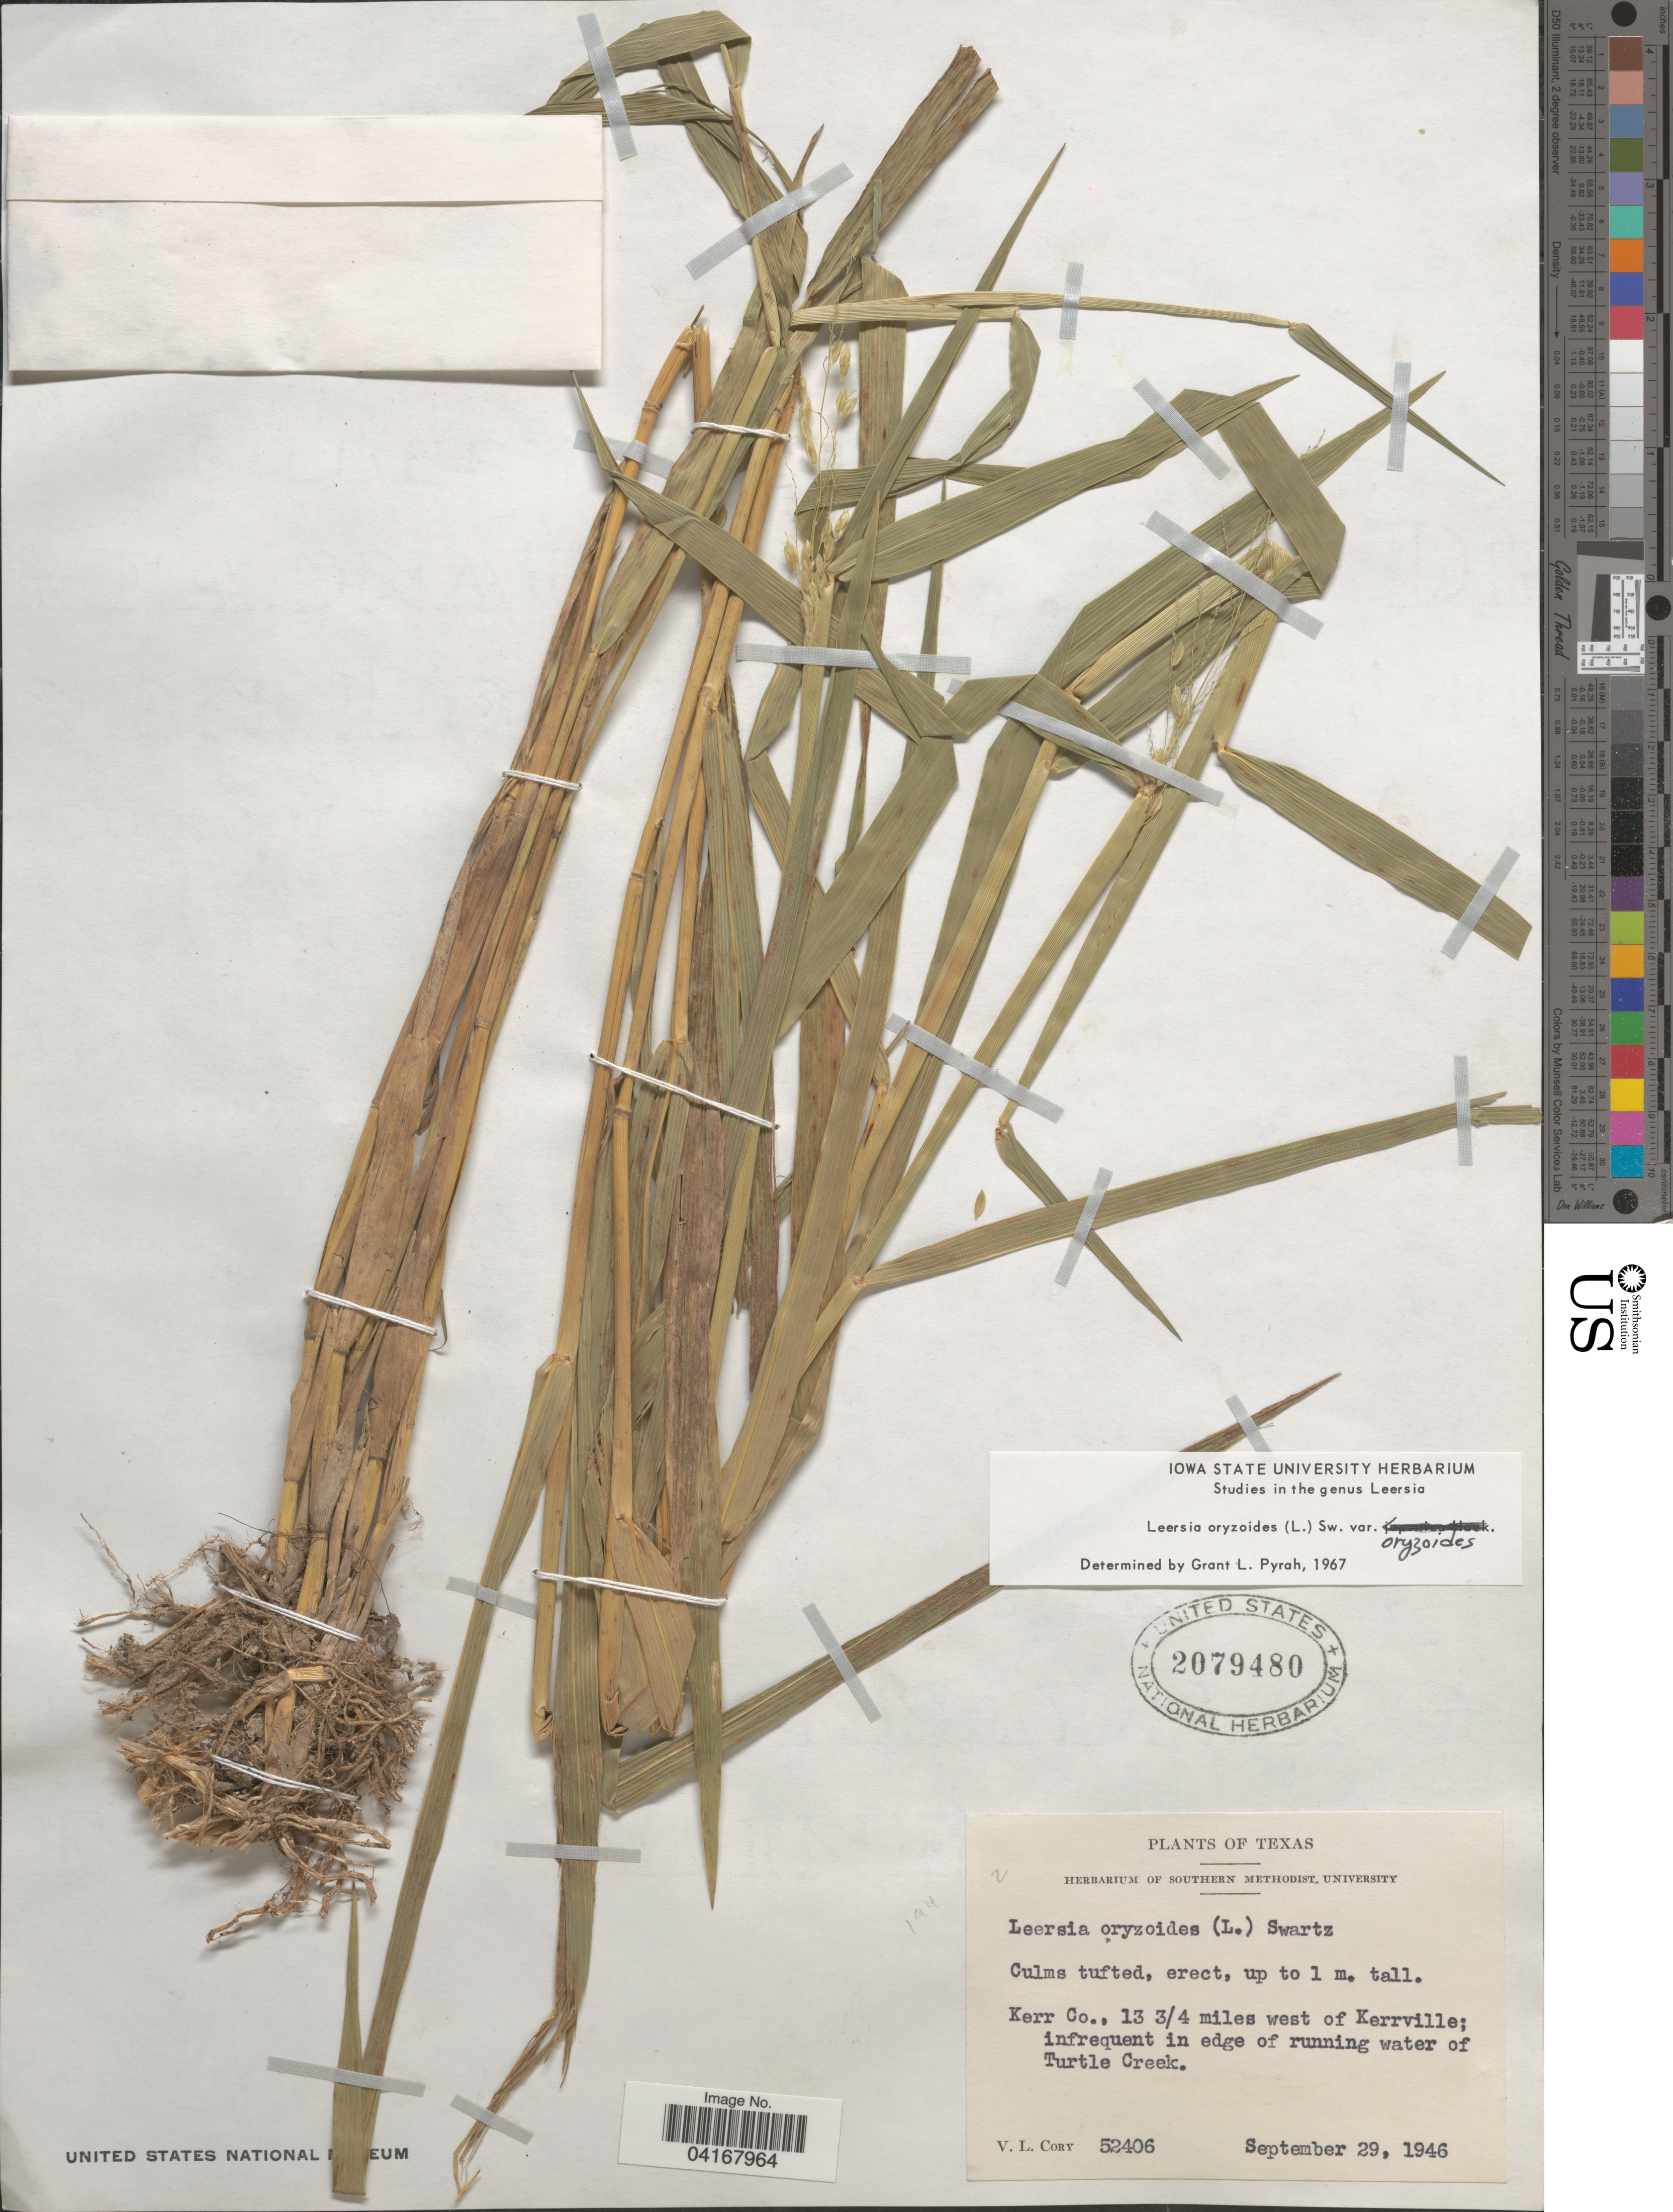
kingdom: Plantae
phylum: Tracheophyta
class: Liliopsida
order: Poales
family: Poaceae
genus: Leersia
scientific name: Leersia oryzoides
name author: (L.) Sw.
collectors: V. Cory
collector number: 52406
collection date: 1946-09-29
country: United States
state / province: Texas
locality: Kerr Co., 13 ¾ miles west of Kerrville; infrequent in edge of running water of Turtle Creek.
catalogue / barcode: US 2079480